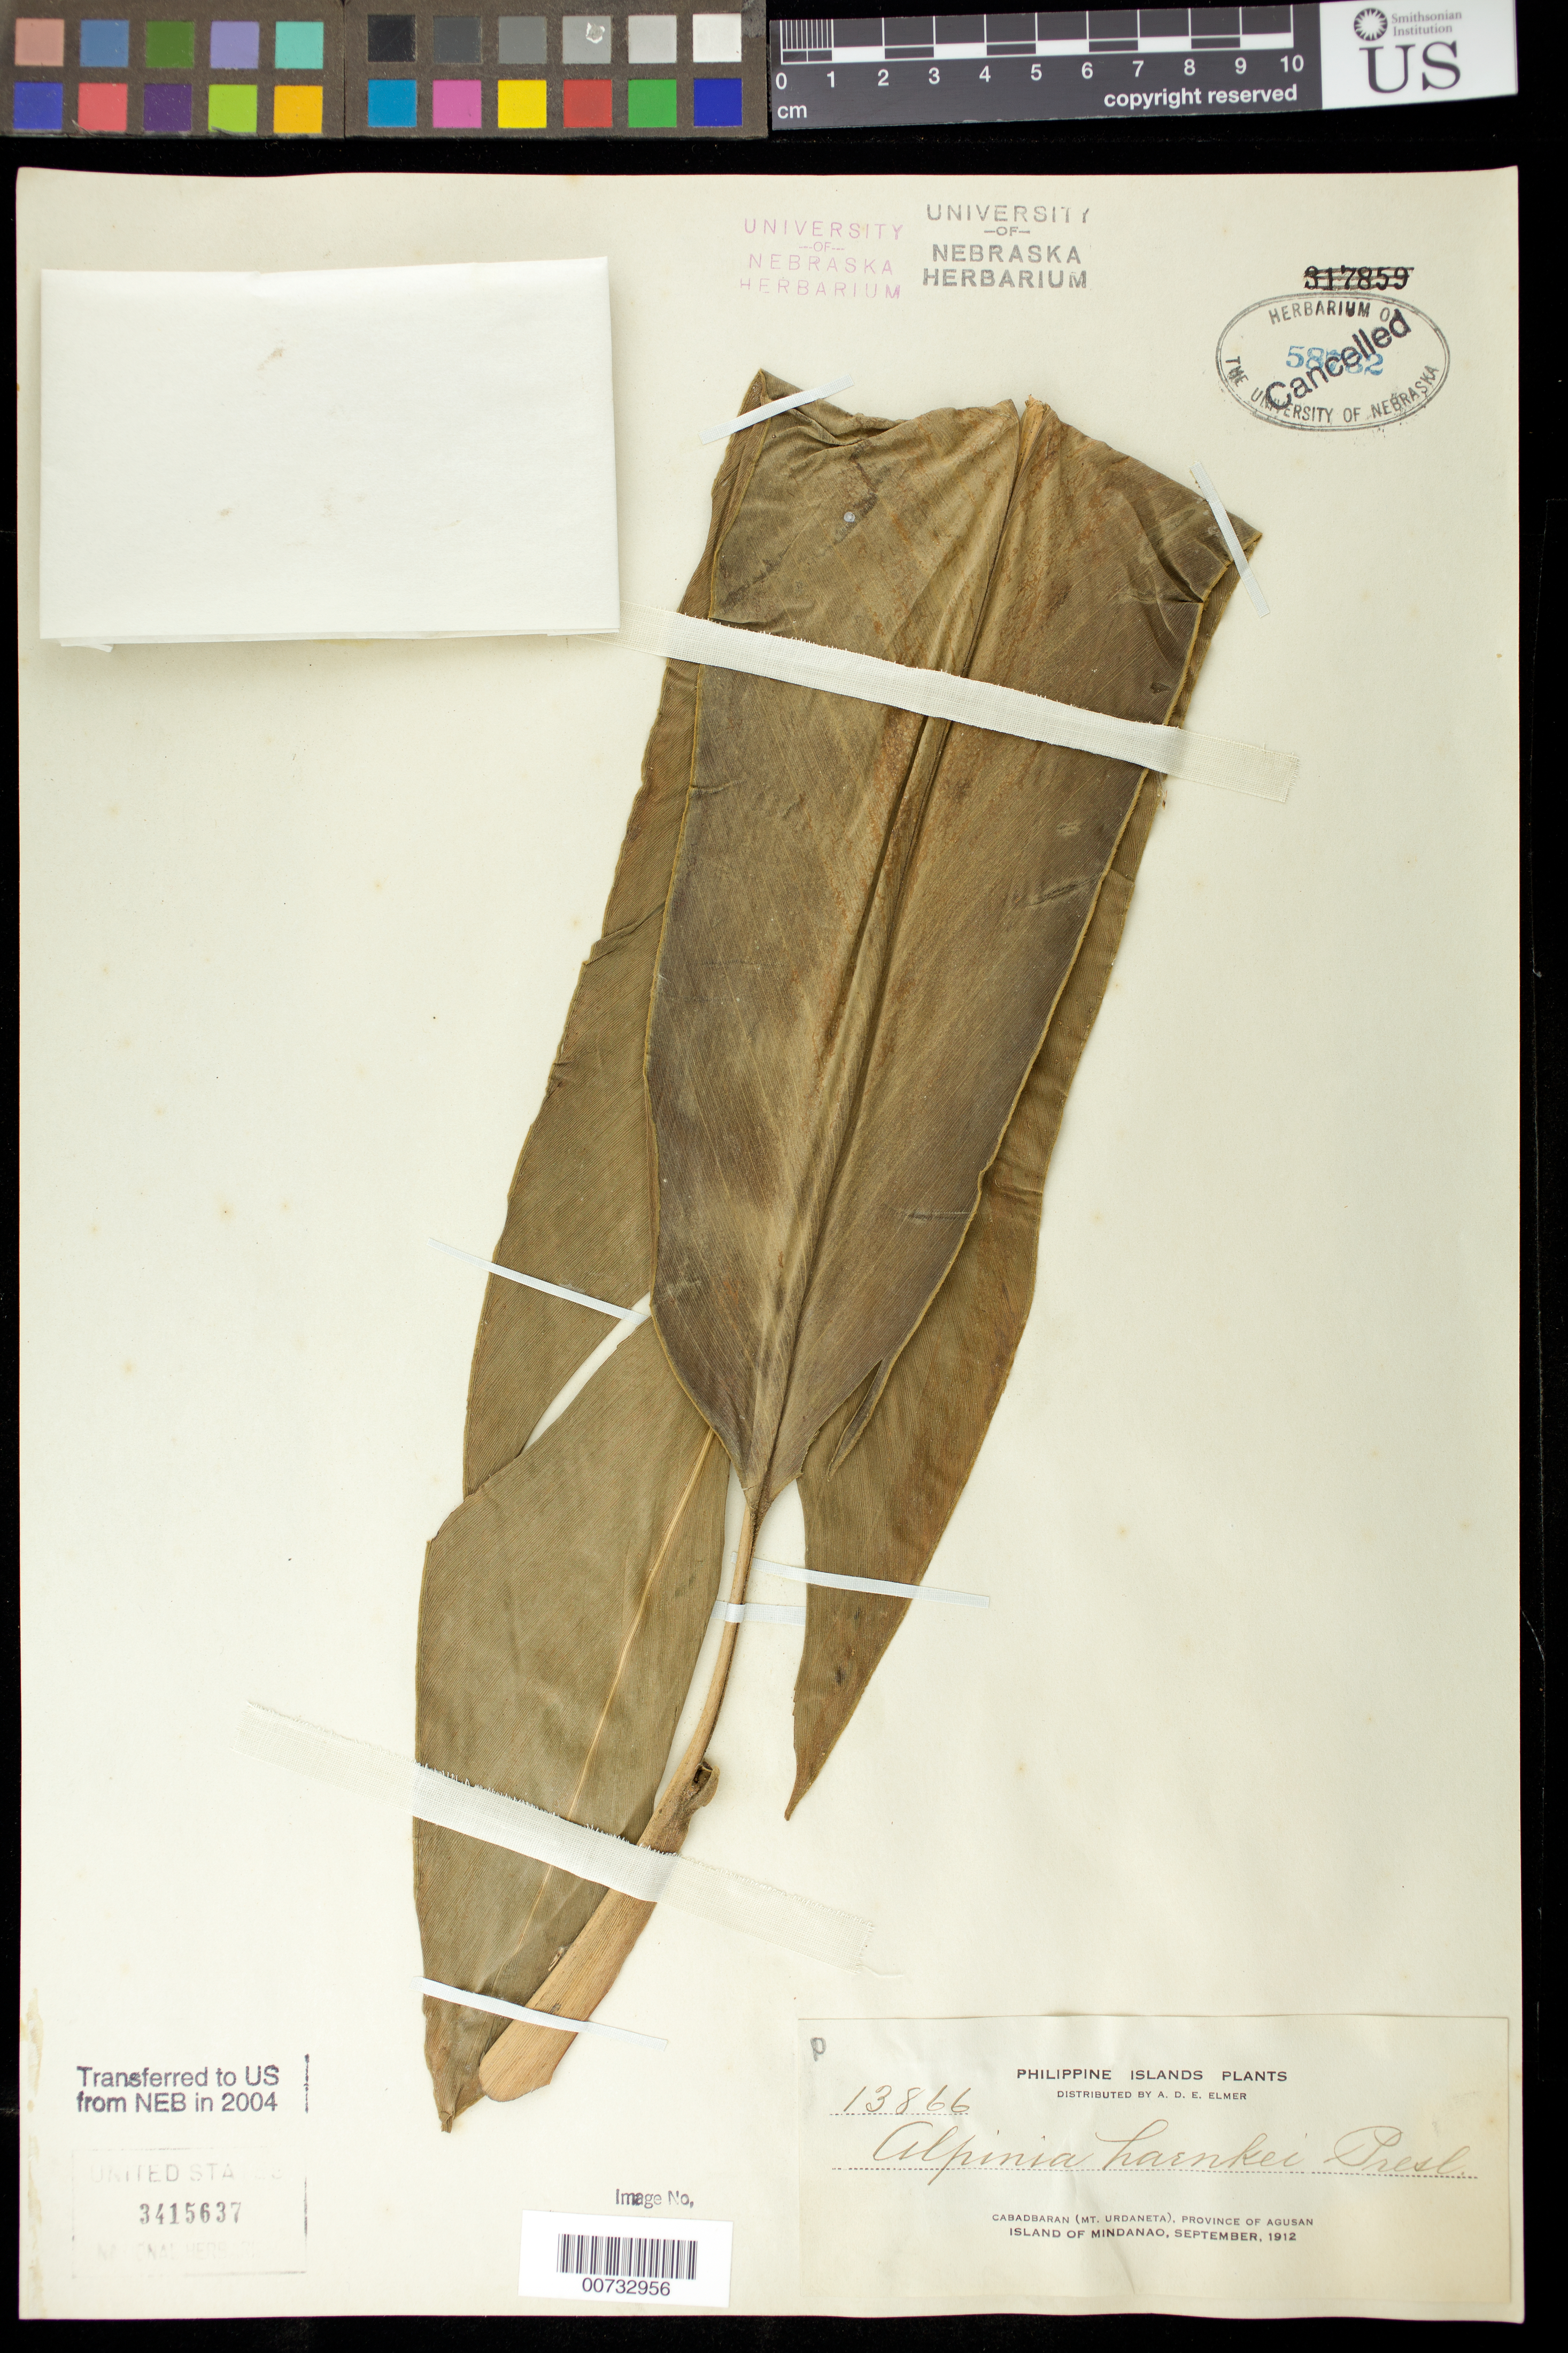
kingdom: Plantae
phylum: Tracheophyta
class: Liliopsida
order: Zingiberales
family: Zingiberaceae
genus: Alpinia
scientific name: Alpinia haenkei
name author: C. Presl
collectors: A. D. E. Elmer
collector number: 13866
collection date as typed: Sep 1912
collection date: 1912-09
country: Philippines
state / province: Caraga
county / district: Agusan del Norte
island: Mindanao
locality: Cabadbaran, Mt. Urdaneta.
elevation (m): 914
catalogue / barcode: US 3415637